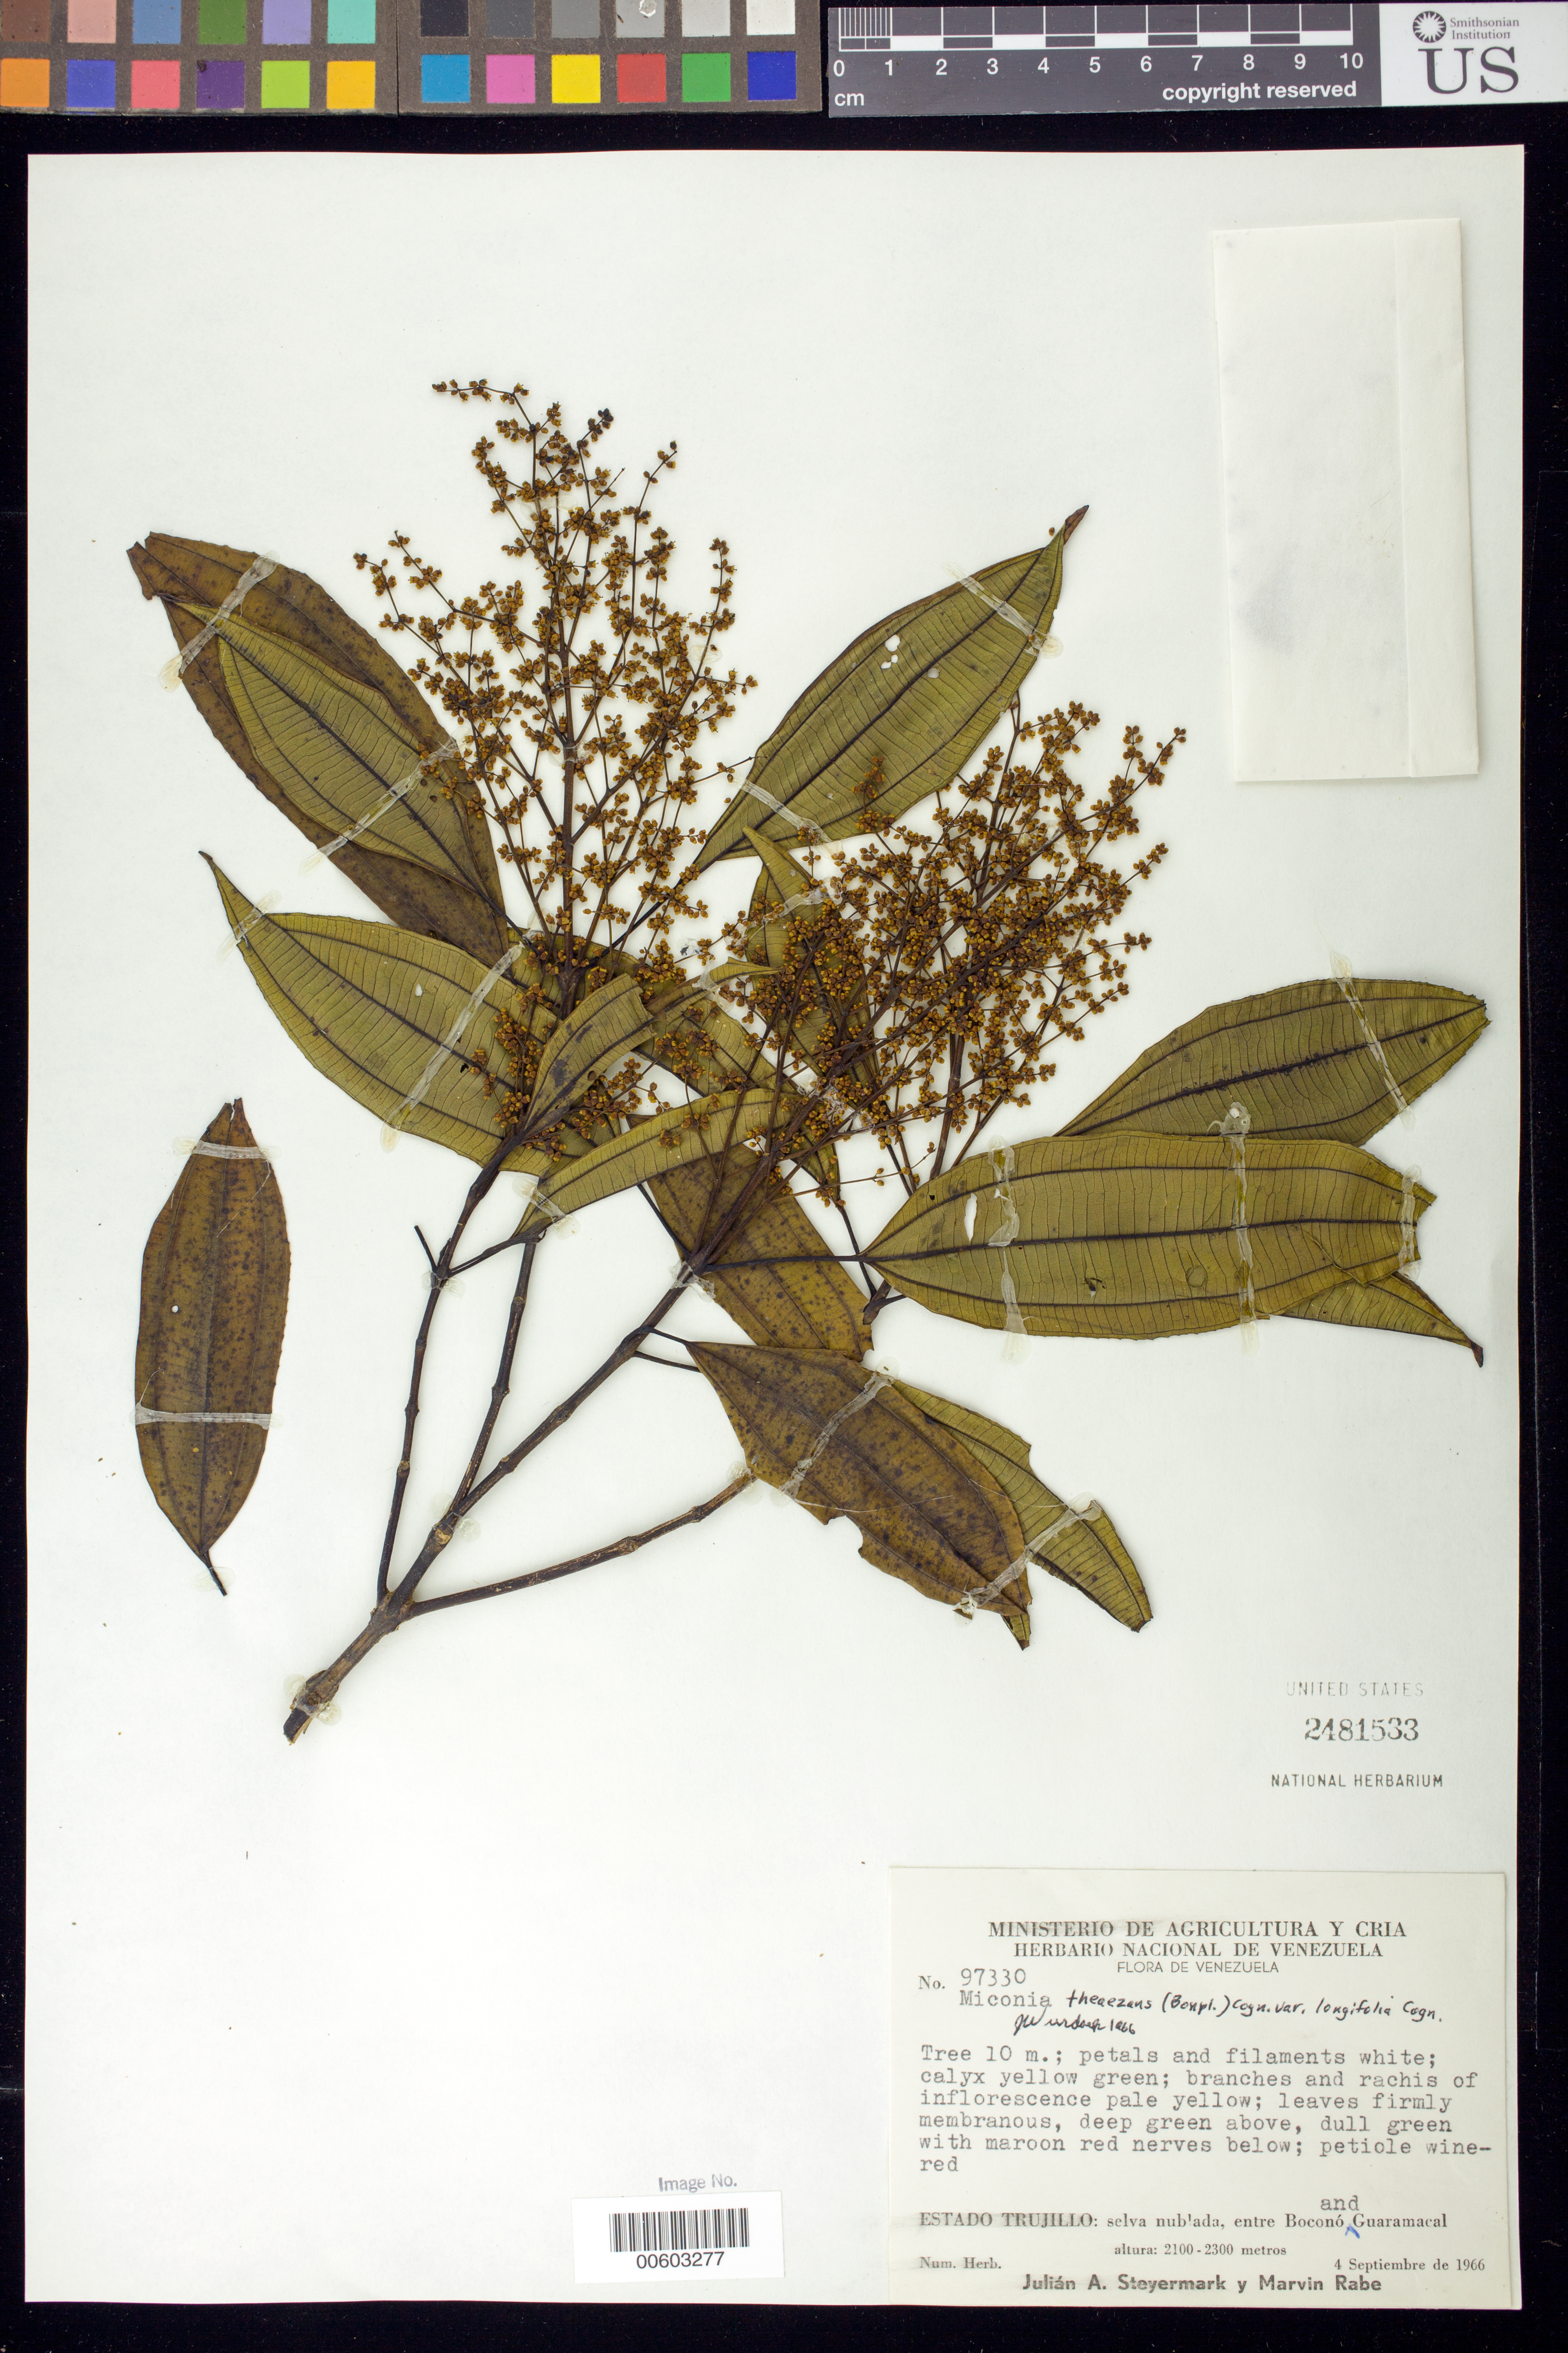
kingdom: Plantae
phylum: Tracheophyta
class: Magnoliopsida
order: Myrtales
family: Melastomataceae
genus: Miconia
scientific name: Miconia theaezans subsp. theaezans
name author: (Bonpl.) Cogn.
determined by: Wurdack, John J., (US), US (UNITED STATES)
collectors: J. Steyermark & M. Rabe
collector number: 97330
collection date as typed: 04 Sep 1966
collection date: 1966-09-04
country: Venezuela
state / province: Trujillo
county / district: Boconó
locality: Entre Boconó y Guaramacal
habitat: Selva nublada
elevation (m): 2100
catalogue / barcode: US 2481533